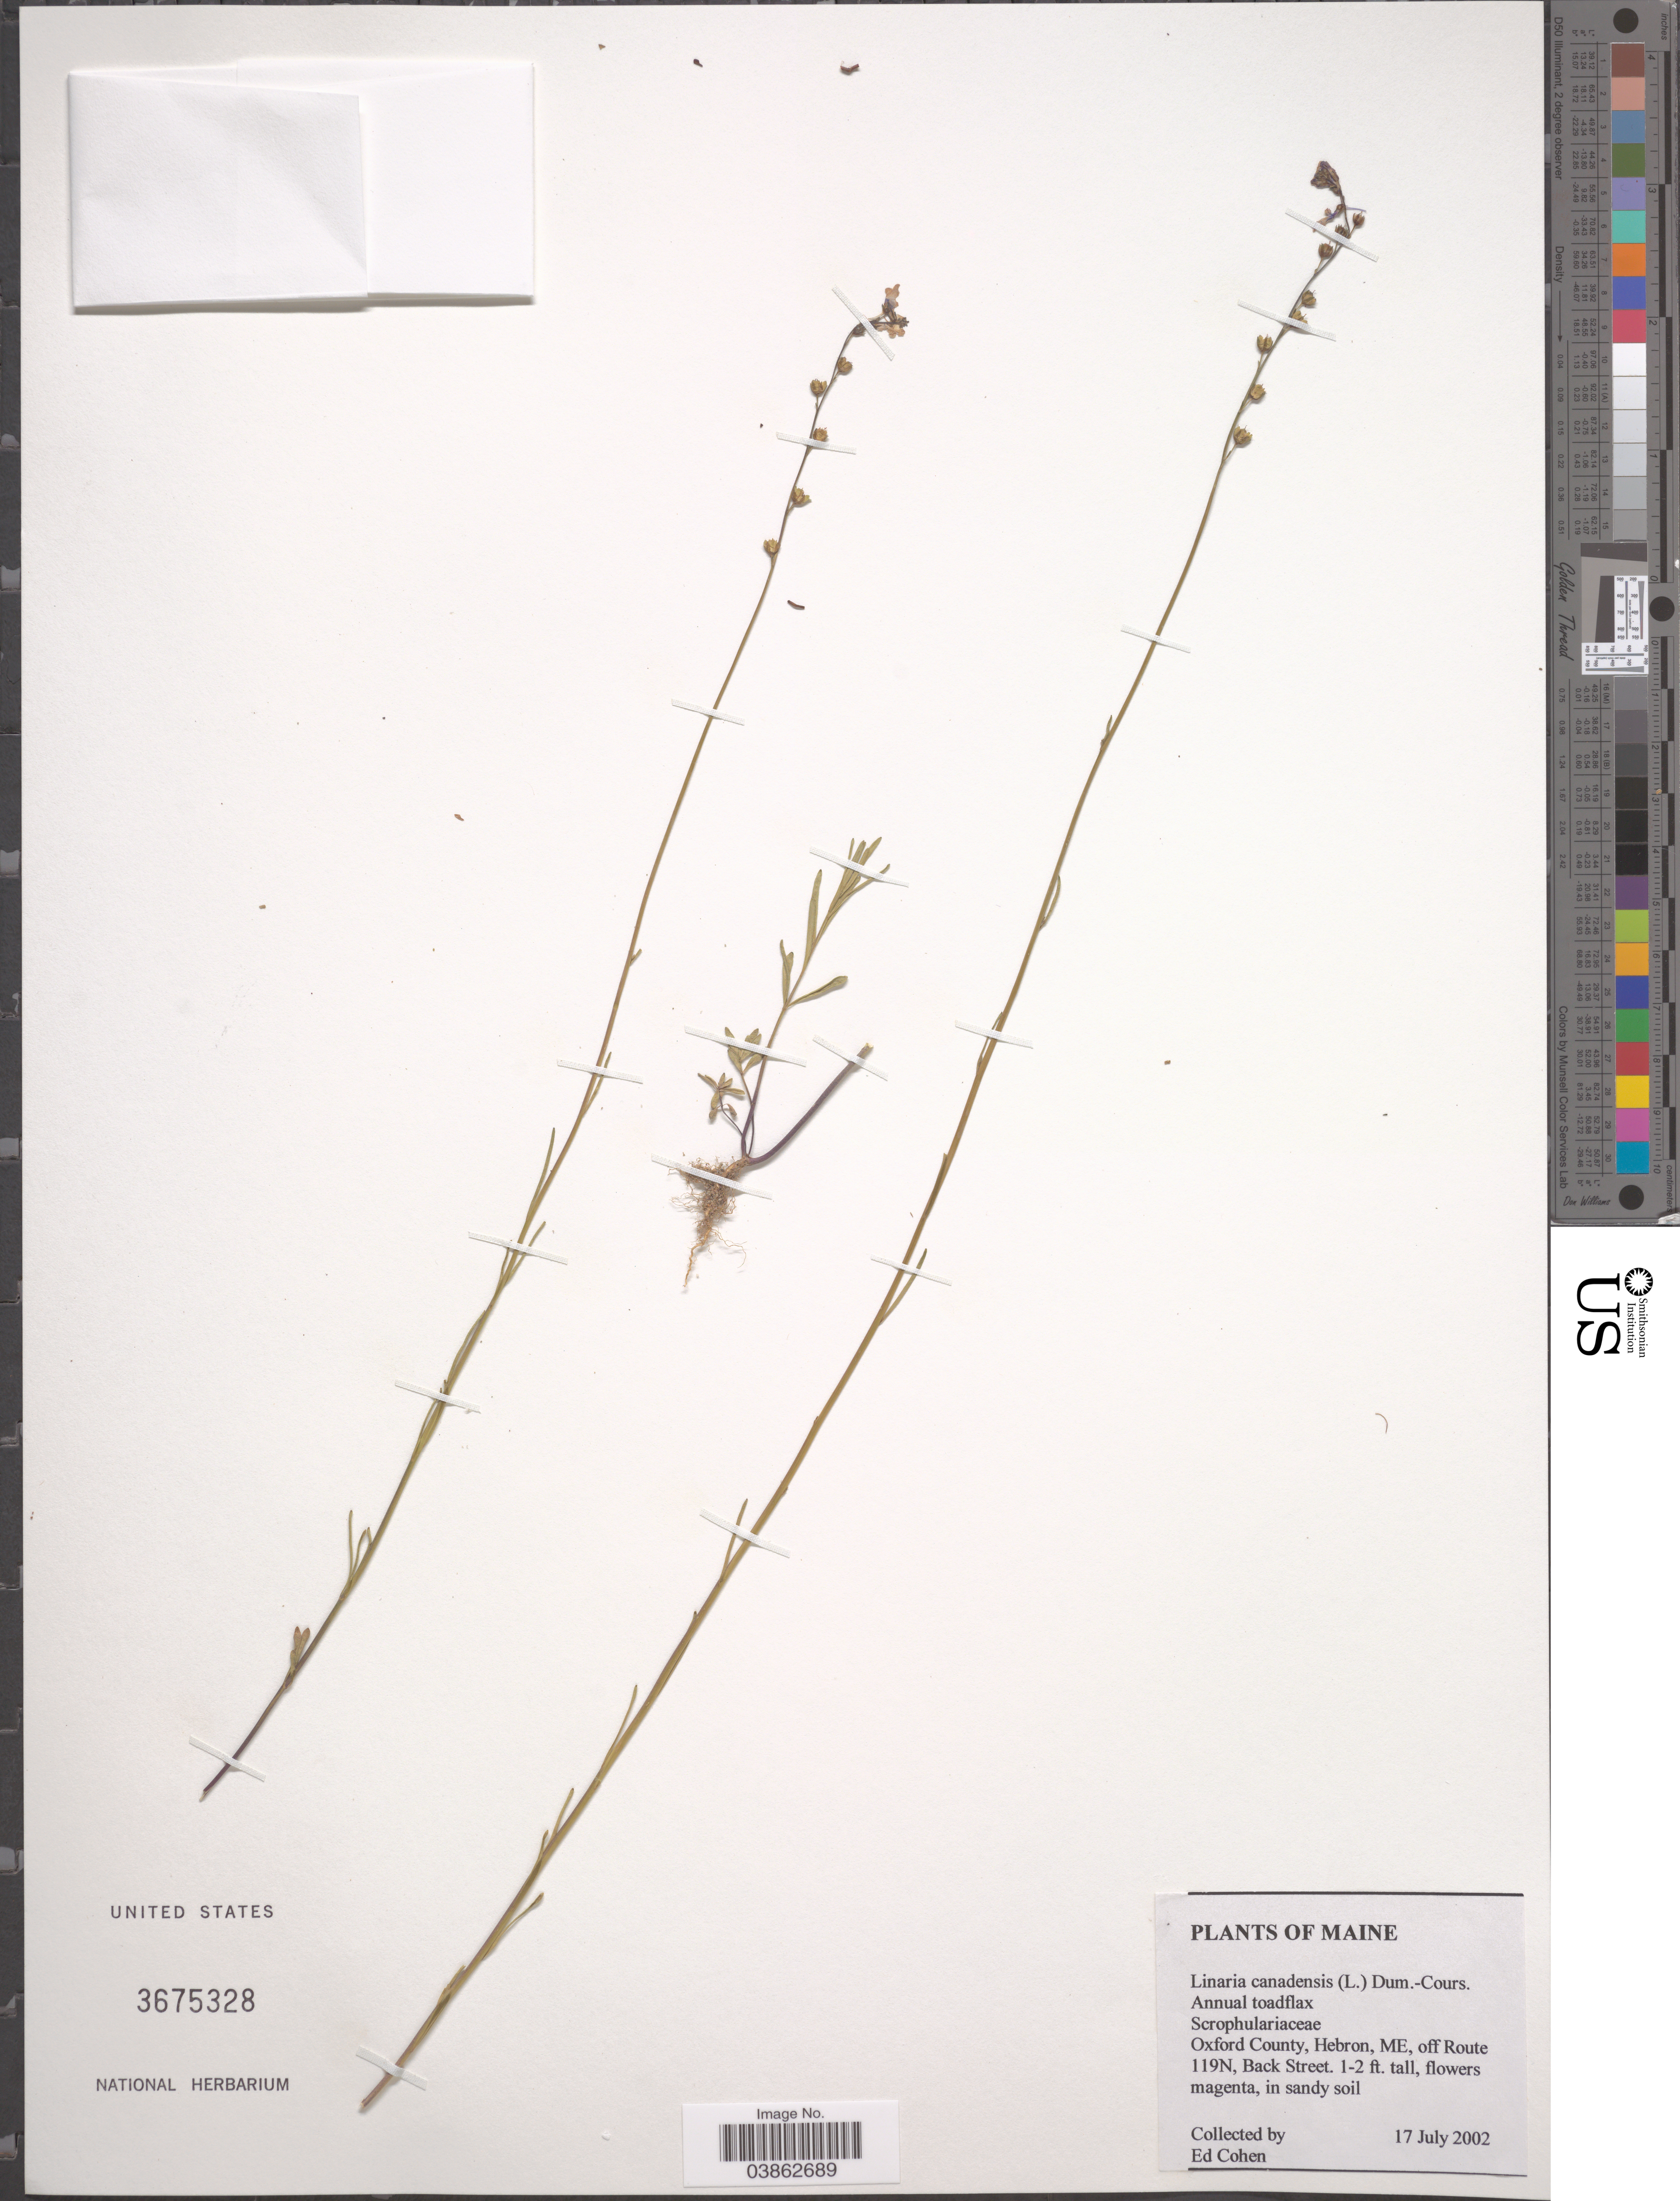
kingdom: Plantae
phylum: Tracheophyta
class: Magnoliopsida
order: Lamiales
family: Plantaginaceae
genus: Linaria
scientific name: Linaria canadensis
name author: (L.) Dum. Cours.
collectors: E. Cohen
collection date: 2002-07-17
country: United States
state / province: Maine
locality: Oxford County, Hebron, ME, off Route 119N, Back Street.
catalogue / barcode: US 3675328